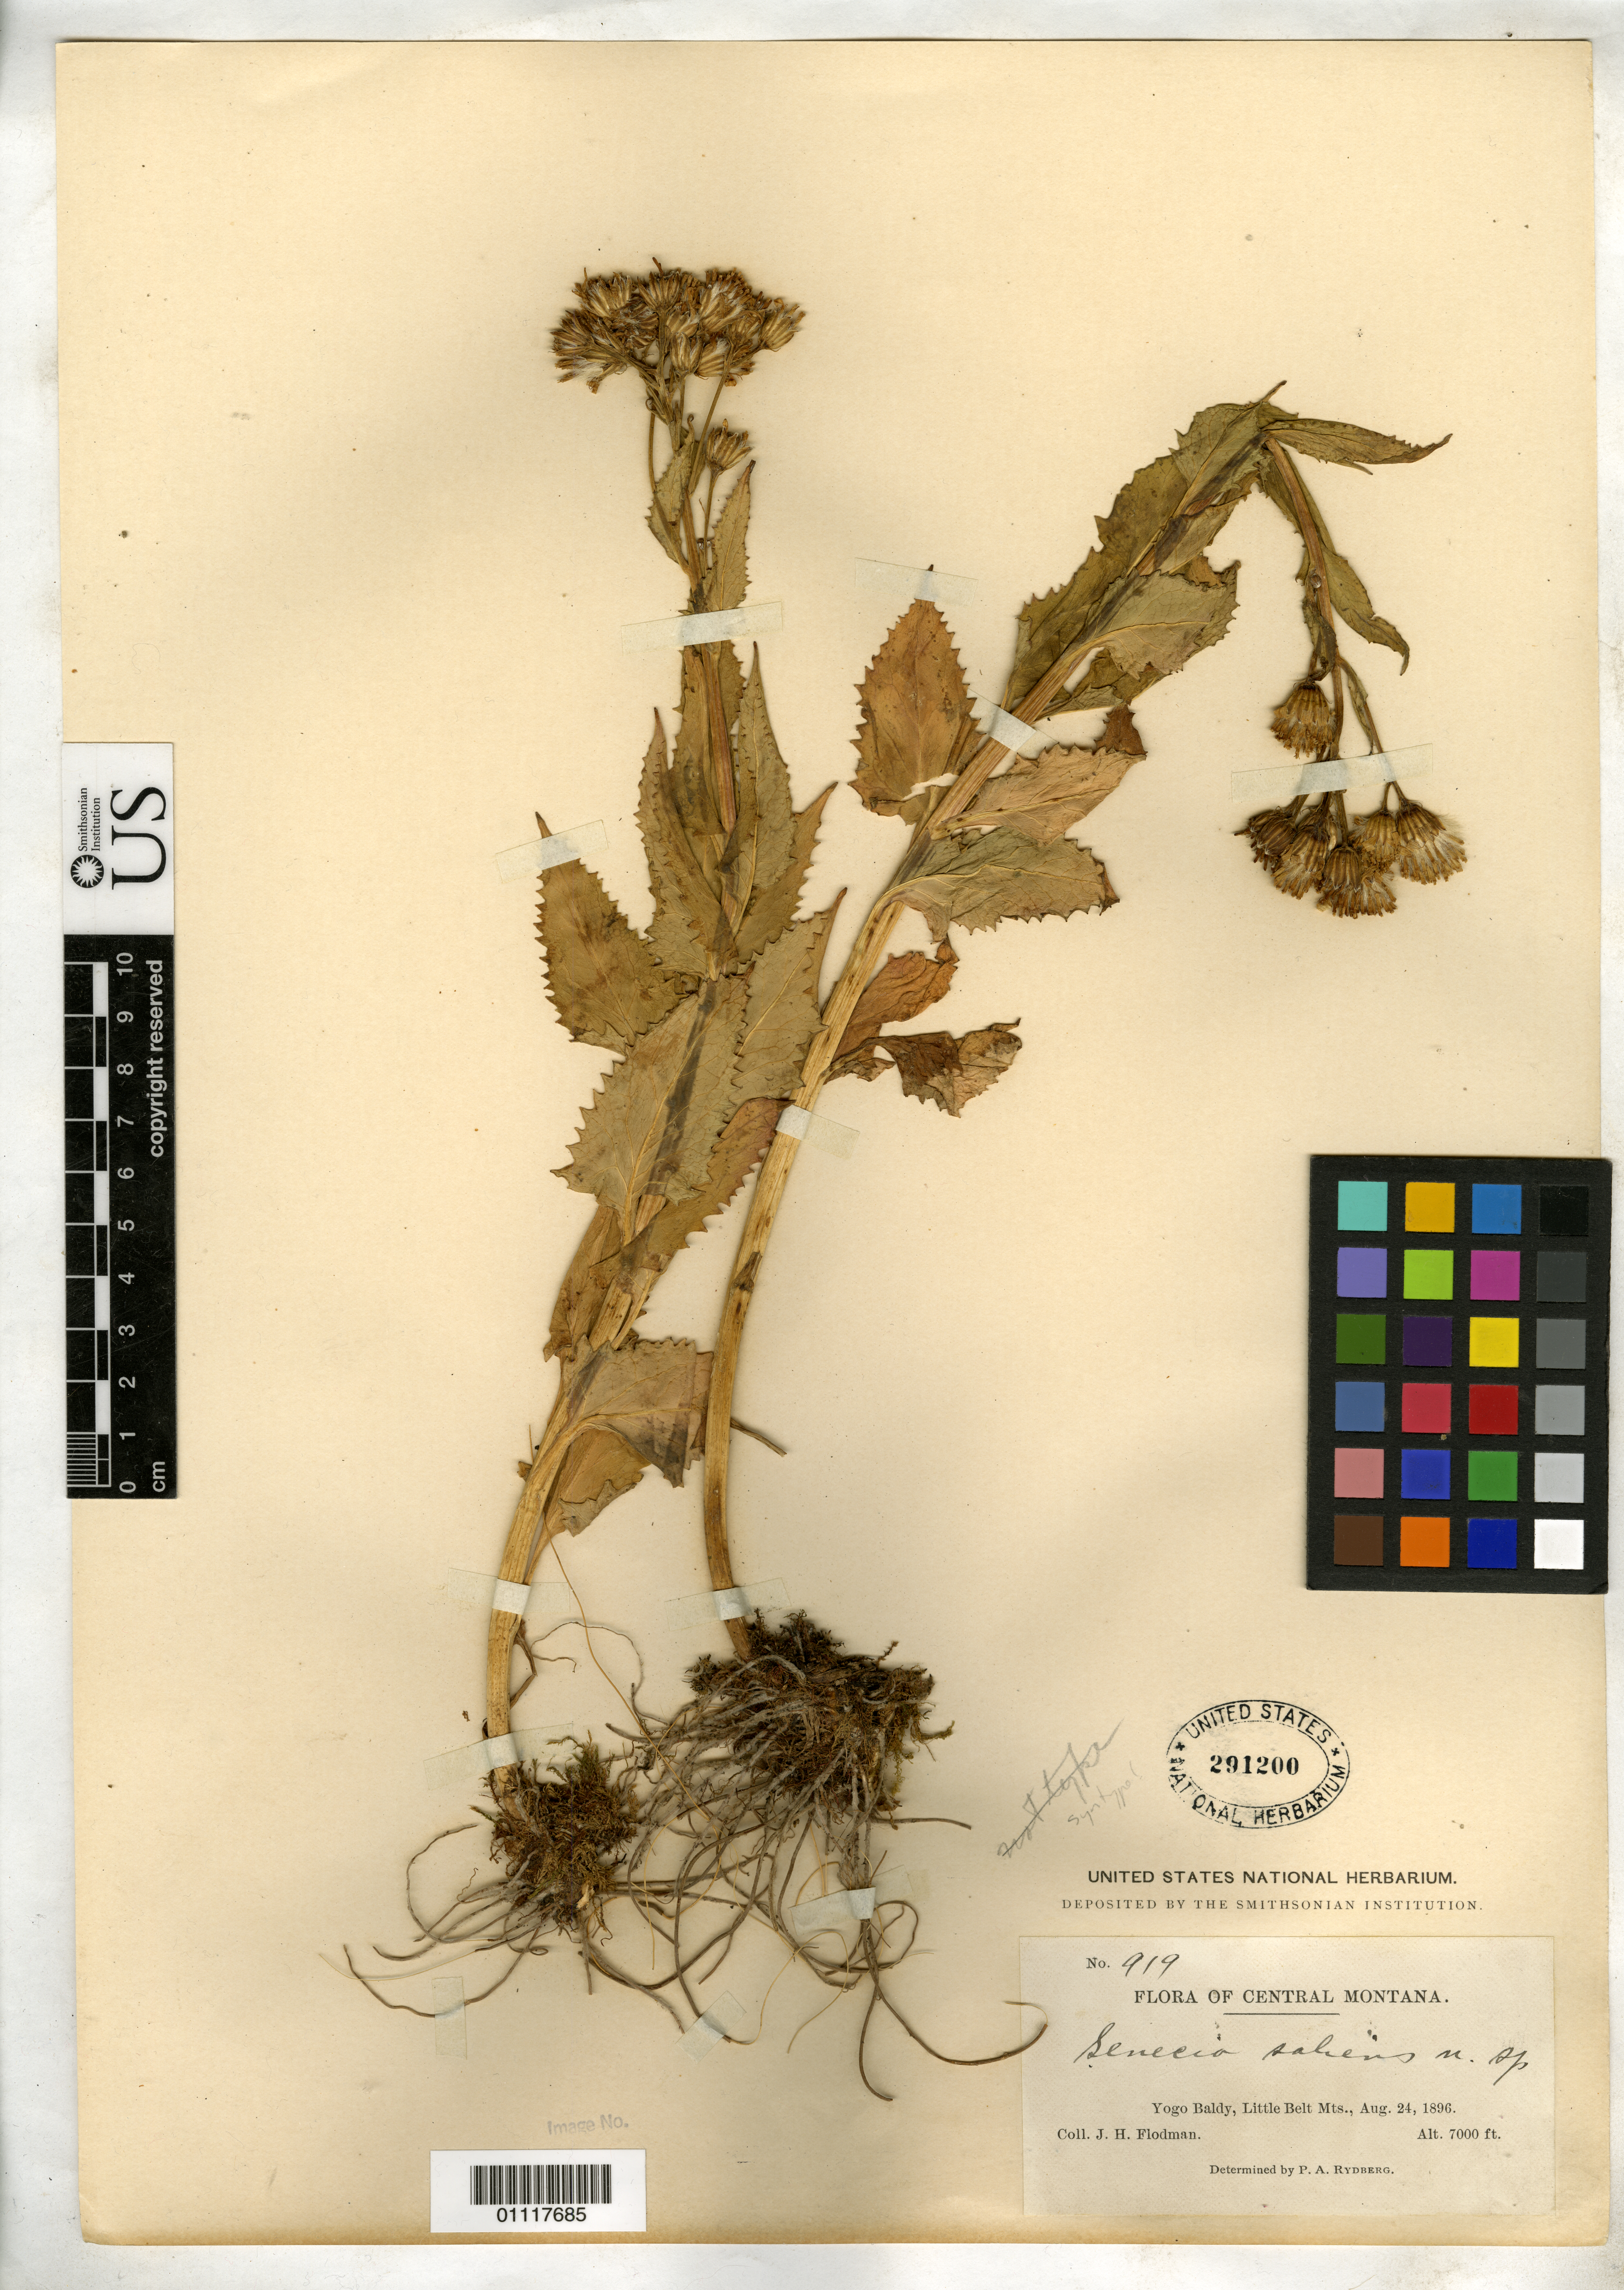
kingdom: Plantae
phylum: Tracheophyta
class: Magnoliopsida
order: Asterales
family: Asteraceae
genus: Senecio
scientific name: Senecio saliens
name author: Rydb.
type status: Syntype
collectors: J. Flodman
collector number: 919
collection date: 1896-08-24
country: United States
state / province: Montana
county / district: Judith Basin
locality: Yogo Baldy, Little Belt Mts.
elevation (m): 2134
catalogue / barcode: US 291200